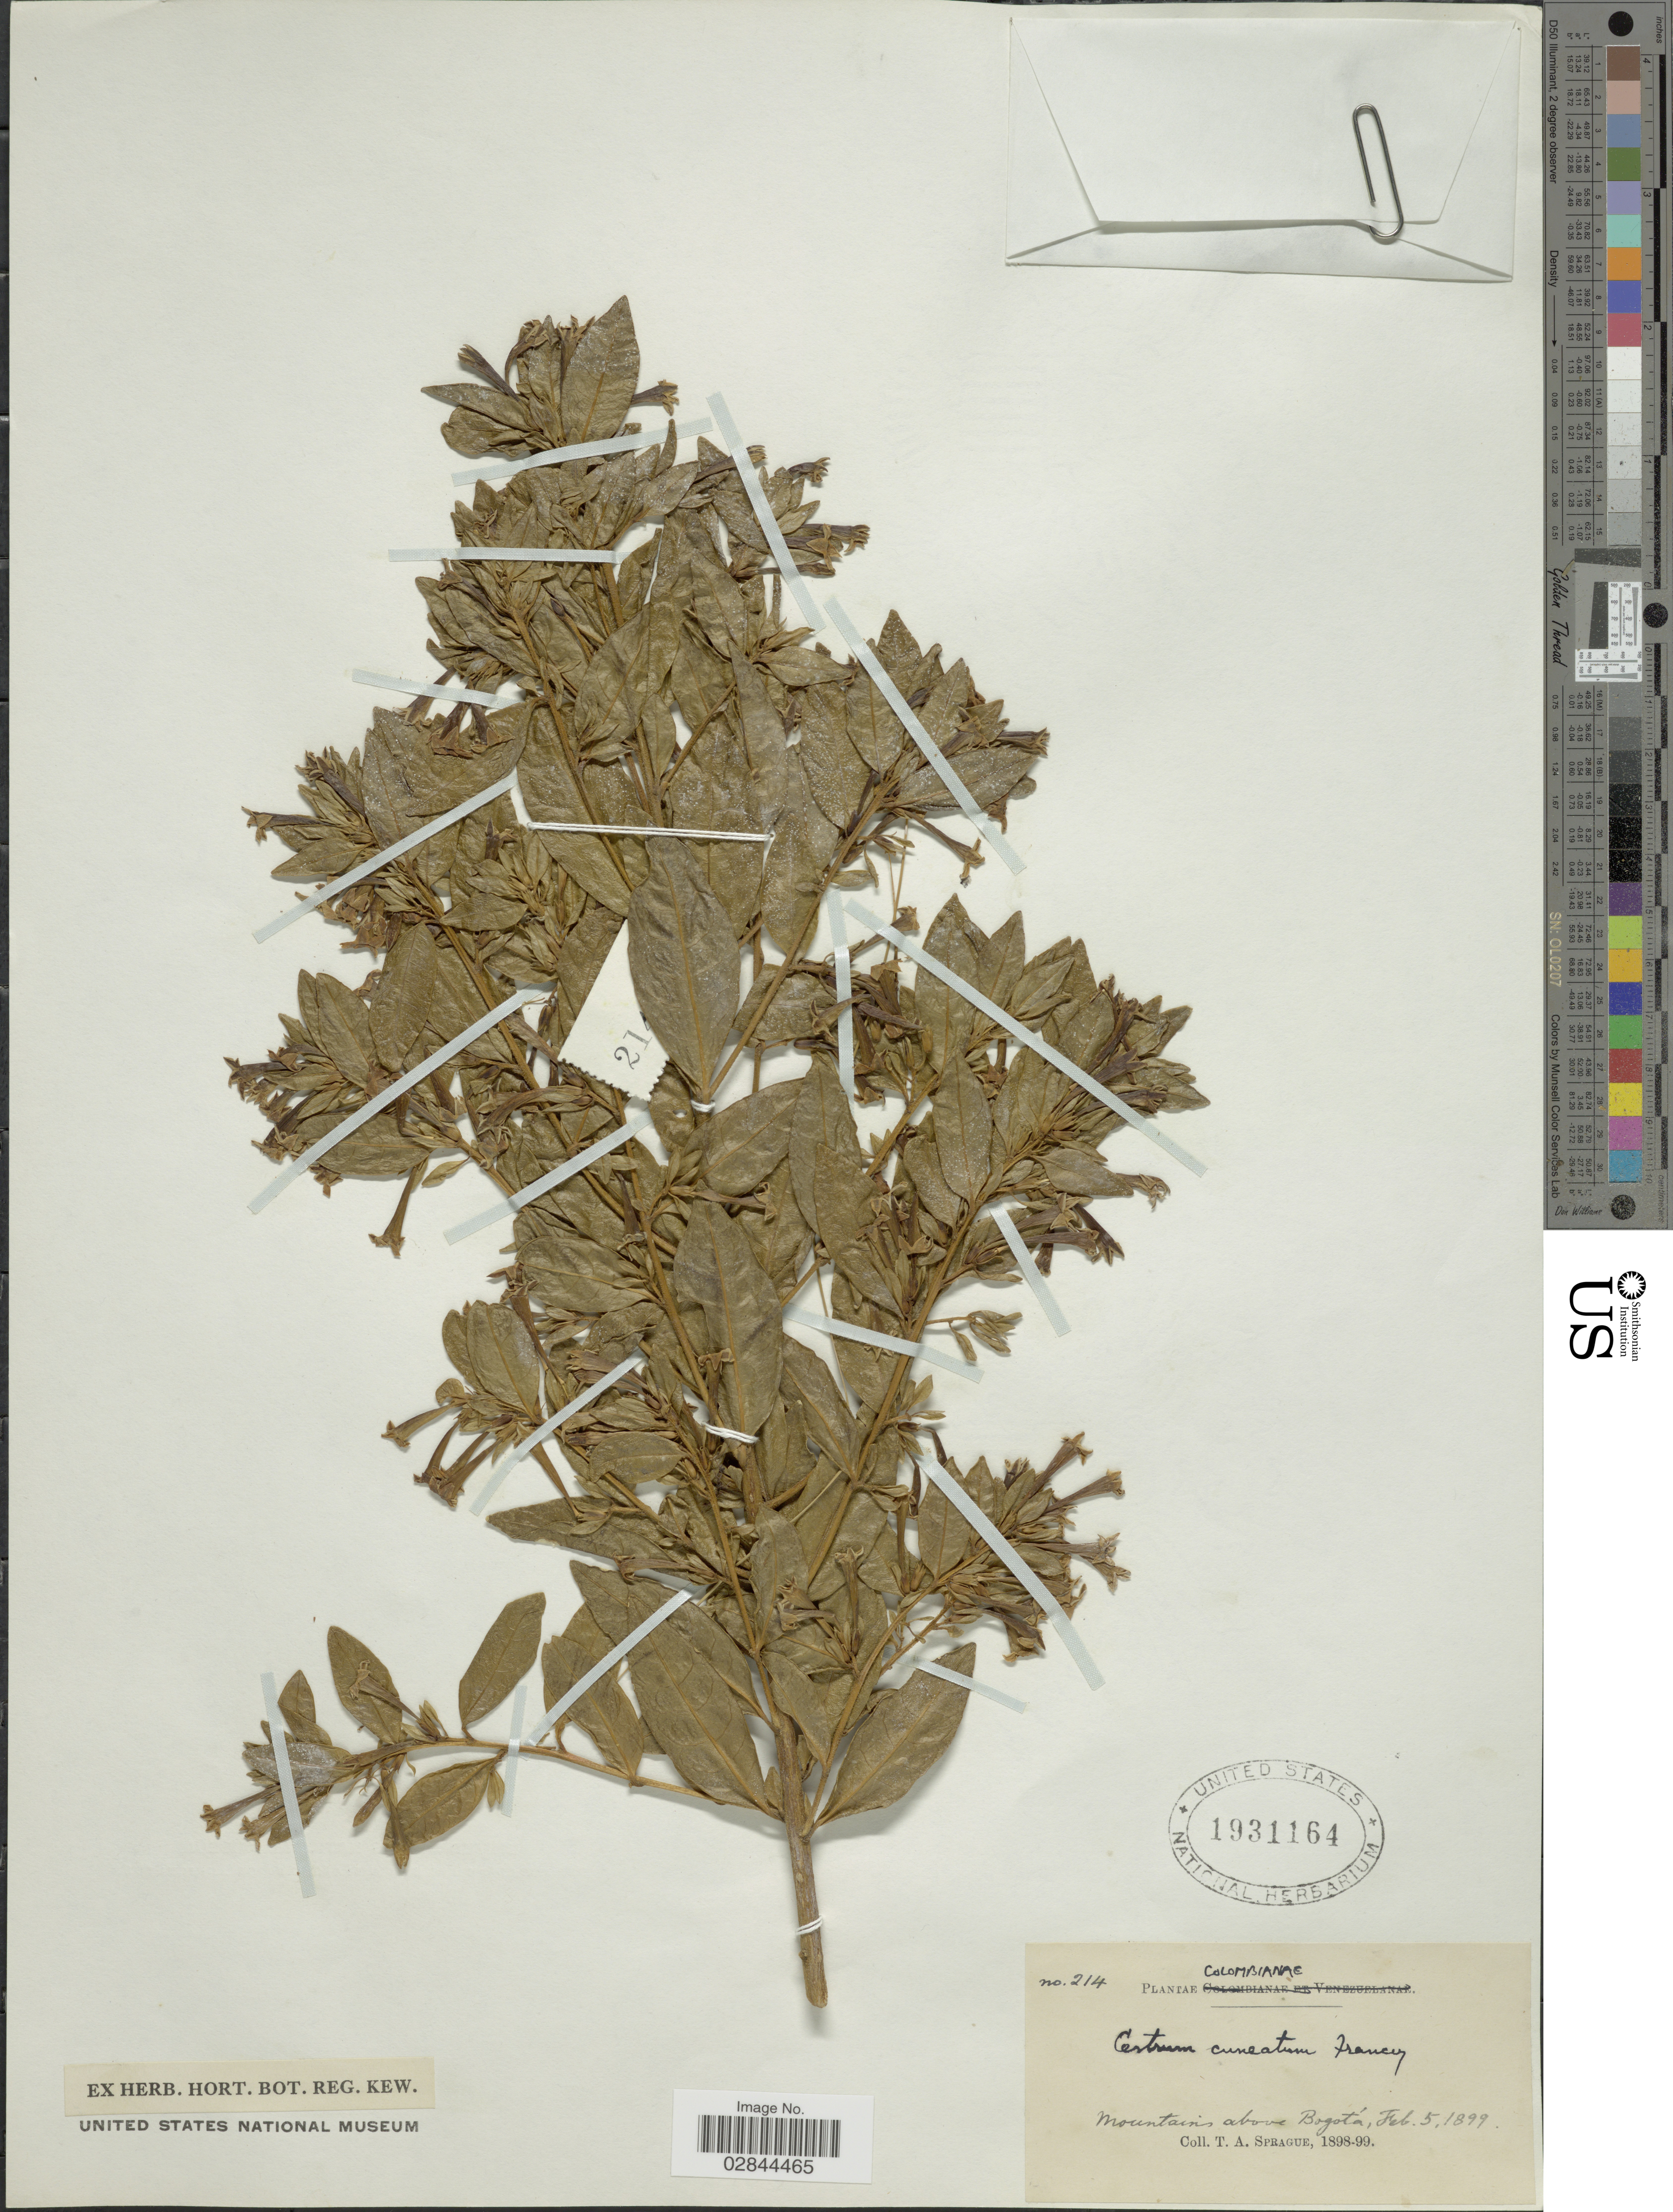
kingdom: Plantae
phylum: Tracheophyta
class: Magnoliopsida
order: Solanales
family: Solanaceae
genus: Cestrum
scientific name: Cestrum buxifolium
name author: Kunth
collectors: T. A. Sprague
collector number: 214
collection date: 1899-02-05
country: Colombia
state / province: Bogota D.C.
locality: Mountains above Bogotá.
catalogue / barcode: US 1931164